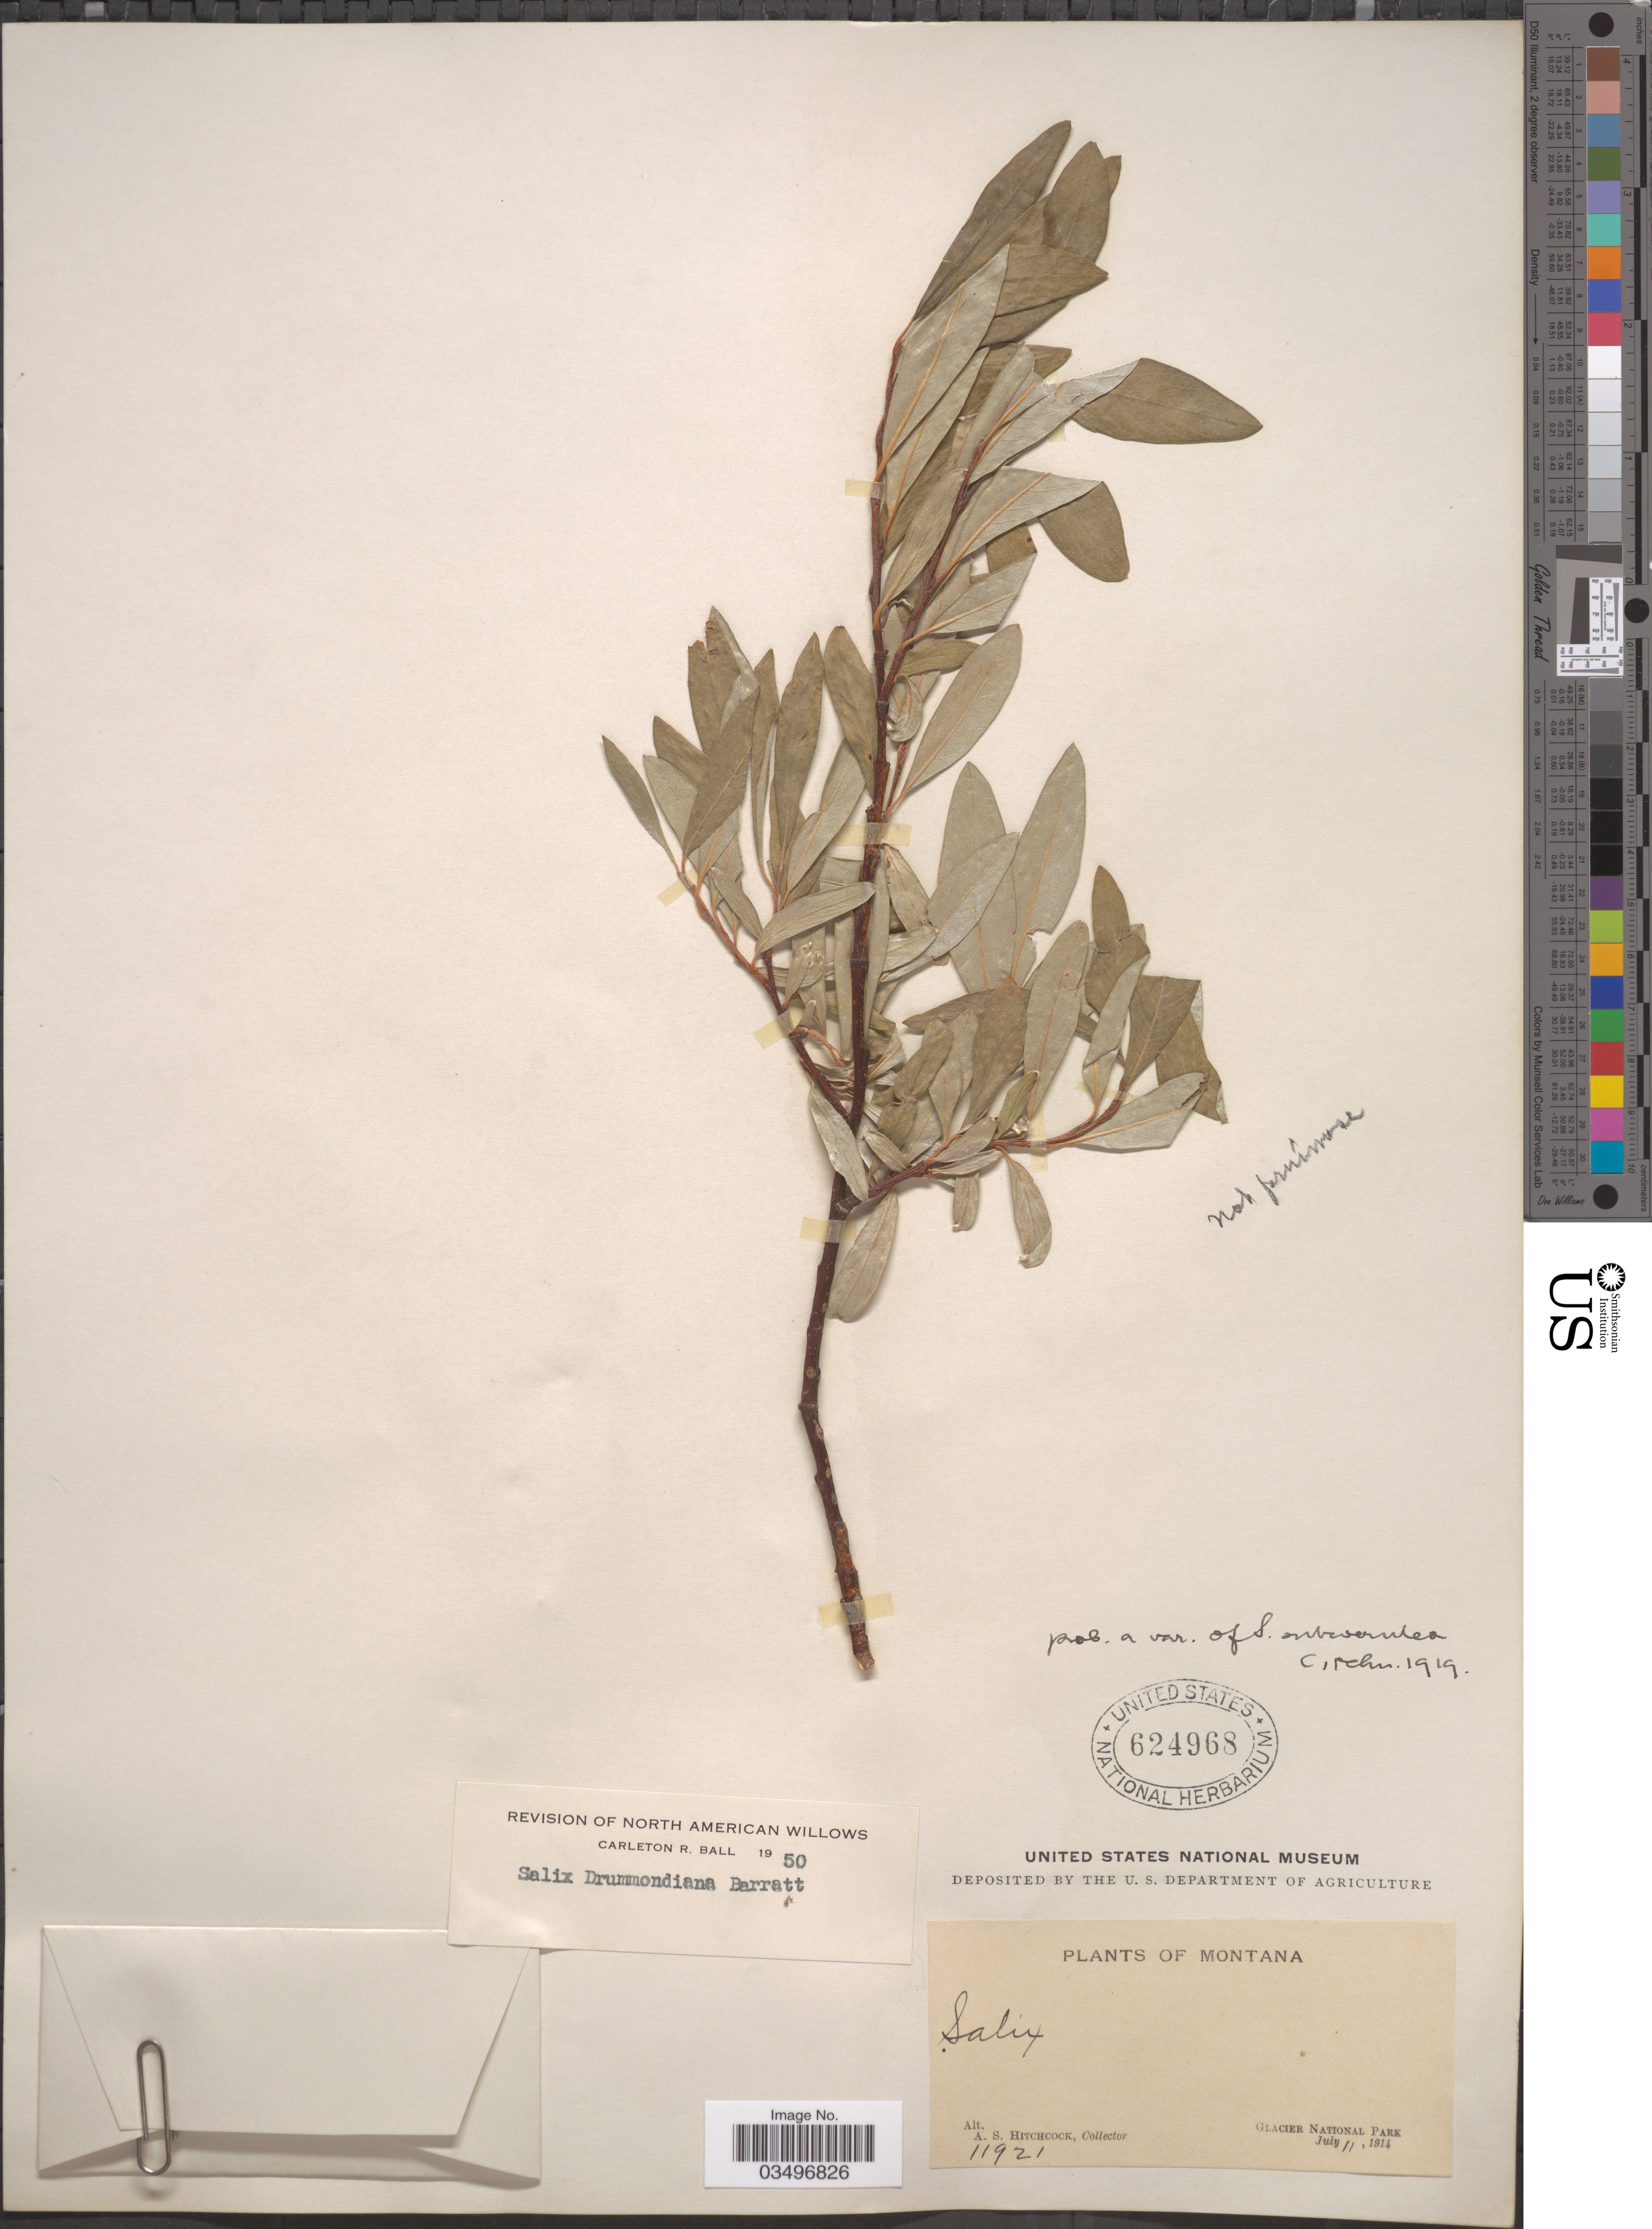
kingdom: Plantae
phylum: Tracheophyta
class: Magnoliopsida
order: Malpighiales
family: Salicaceae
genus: Salix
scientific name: Salix drummondiana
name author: Barratt ex Hook.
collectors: A. S. Hitchcock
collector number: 11921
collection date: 1914-07-11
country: United States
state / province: Montana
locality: Glacier National Park.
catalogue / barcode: US 624968